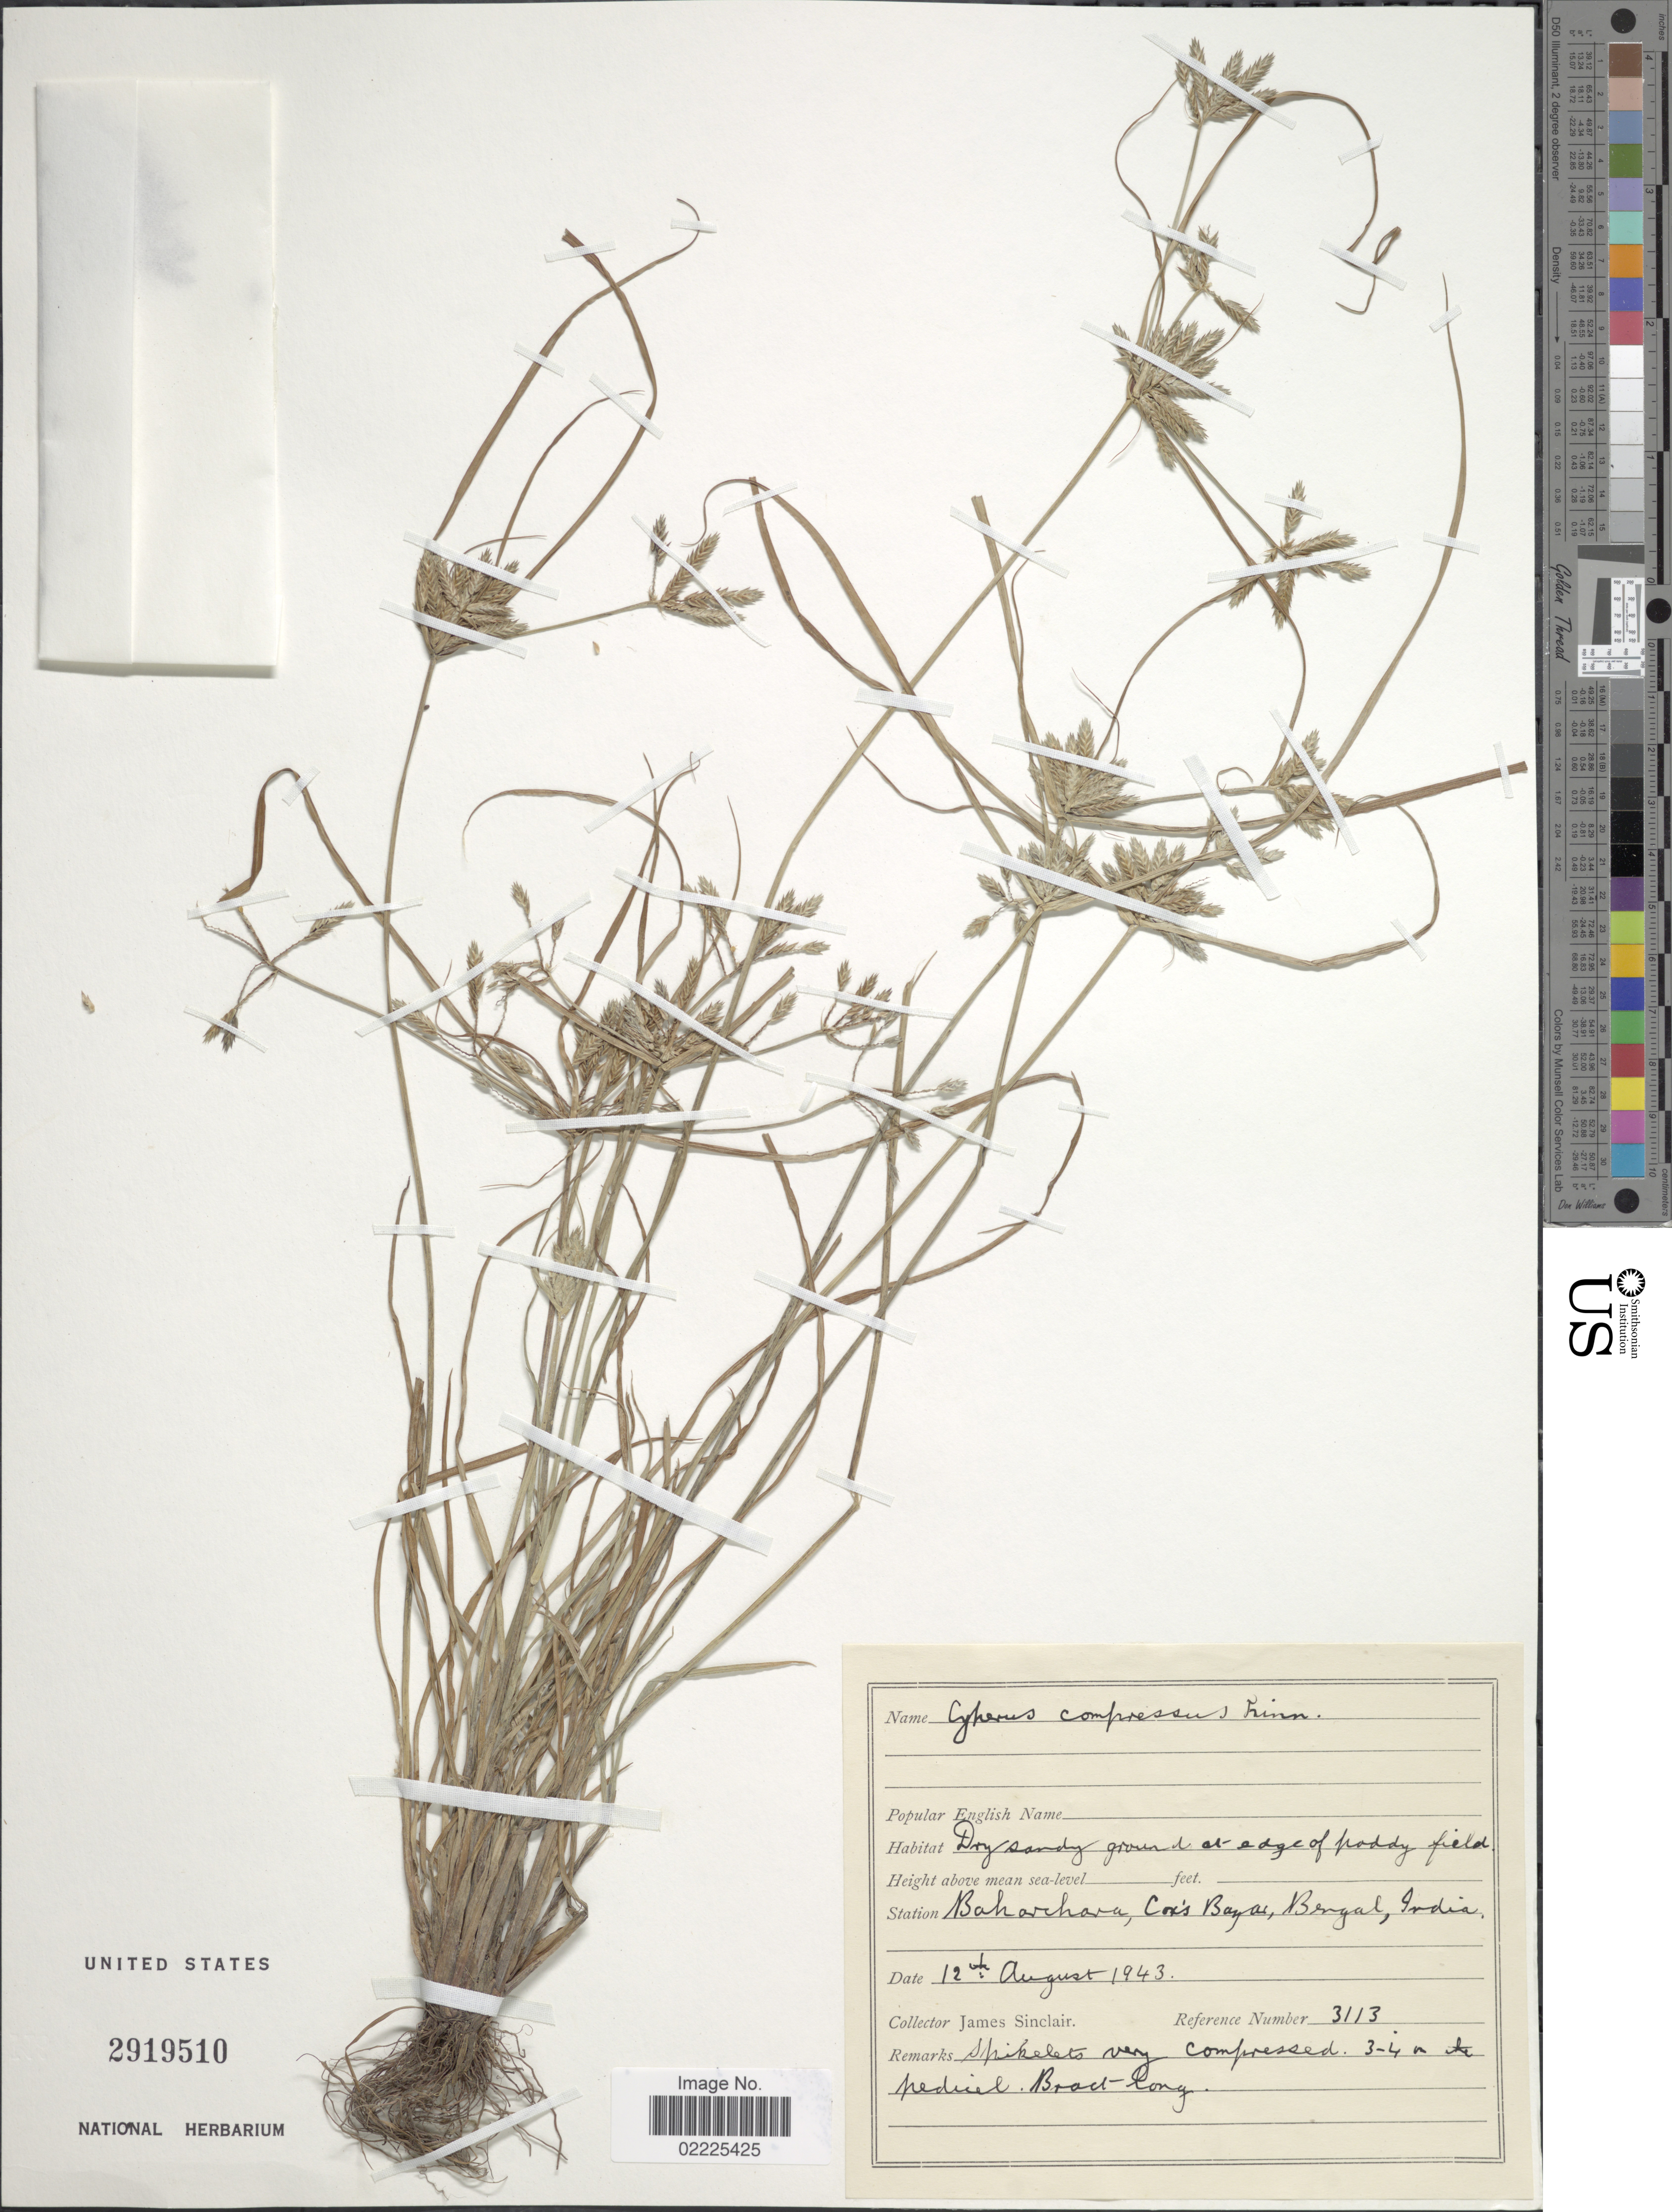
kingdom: Plantae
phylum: Tracheophyta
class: Liliopsida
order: Poales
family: Cyperaceae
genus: Cyperus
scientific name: Cyperus compressus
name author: L.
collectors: J. Sinclair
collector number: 3113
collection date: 1943-08-12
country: Bangladesh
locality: Baharchara, Cox's Bazar, Bengal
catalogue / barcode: US 2919510